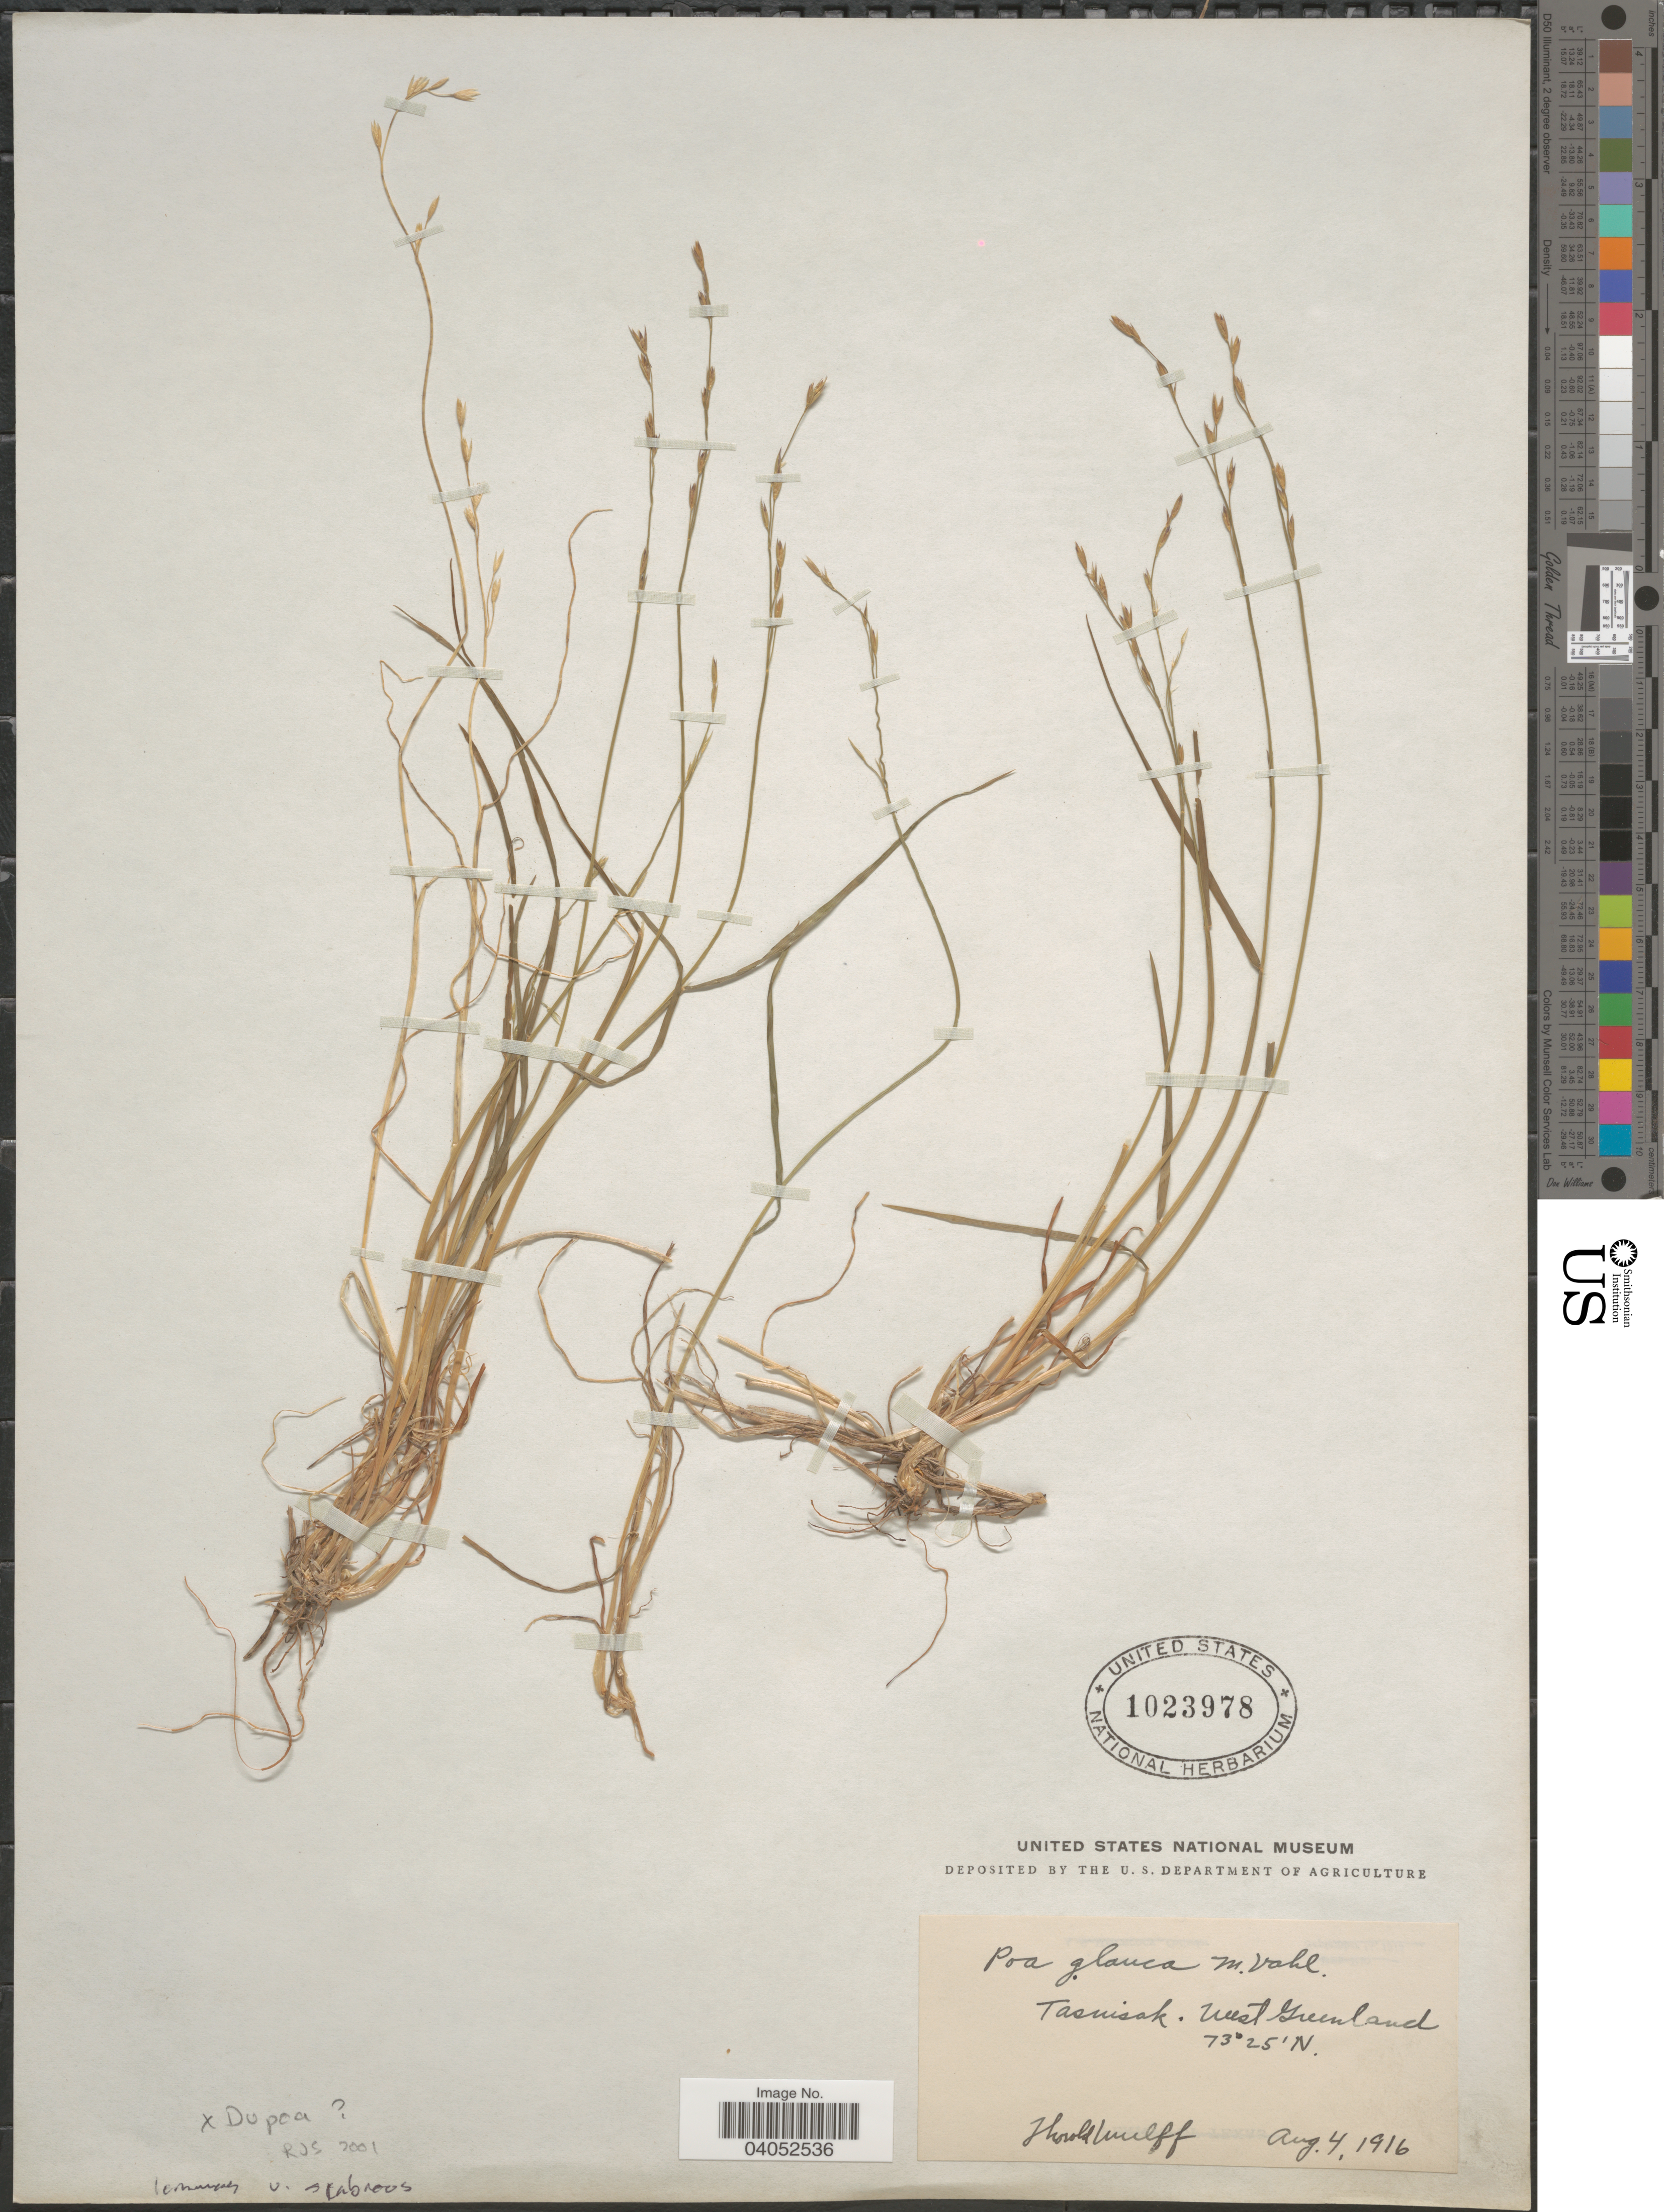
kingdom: Plantae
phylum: Tracheophyta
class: Liliopsida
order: Poales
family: Poaceae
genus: Dupontopoa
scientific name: Dupontopoa labradorica ined.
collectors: T. Wulff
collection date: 1916-08-04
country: Greenland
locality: Tasiusak. West Greenland.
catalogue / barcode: US 1023978